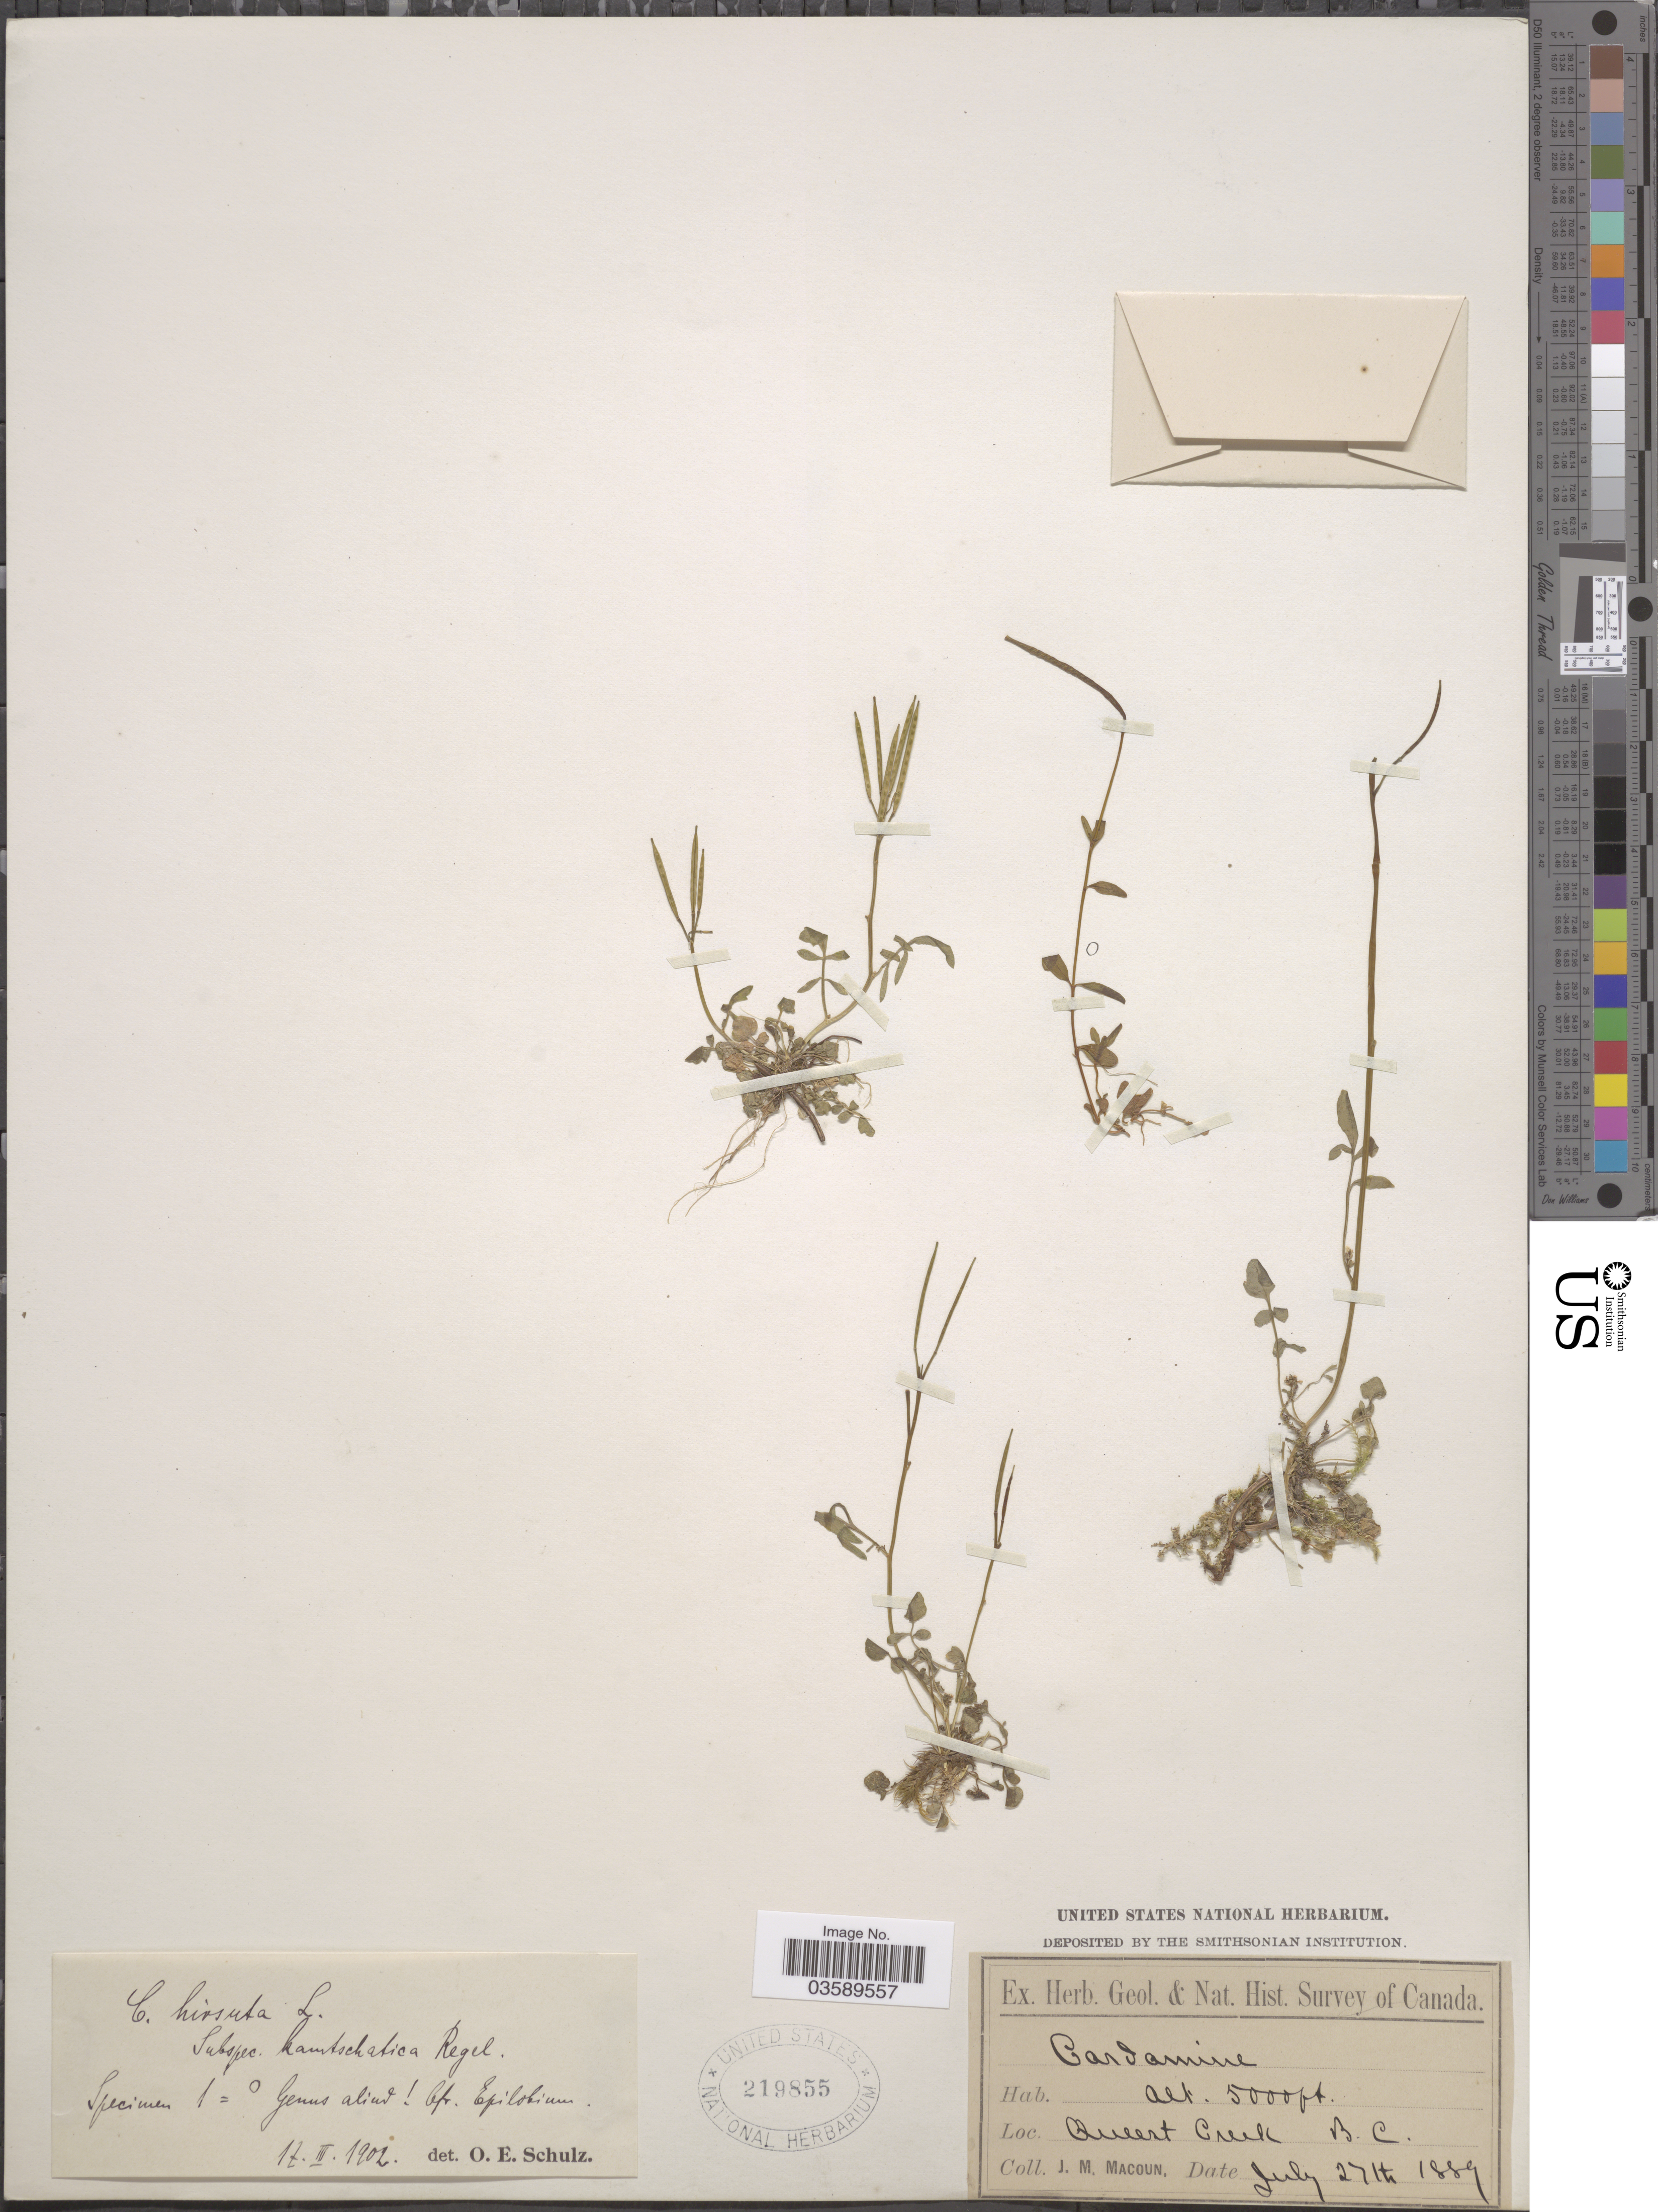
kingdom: Plantae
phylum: Tracheophyta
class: Magnoliopsida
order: Brassicales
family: Brassicaceae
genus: Cardamine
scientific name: Cardamine oligosperma var. kamtschatica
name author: (Regel) Detling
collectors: J. M. Macoun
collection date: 1889-07-27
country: Canada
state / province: British Columbia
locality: Queest Creek.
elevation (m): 1524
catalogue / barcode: US 219855